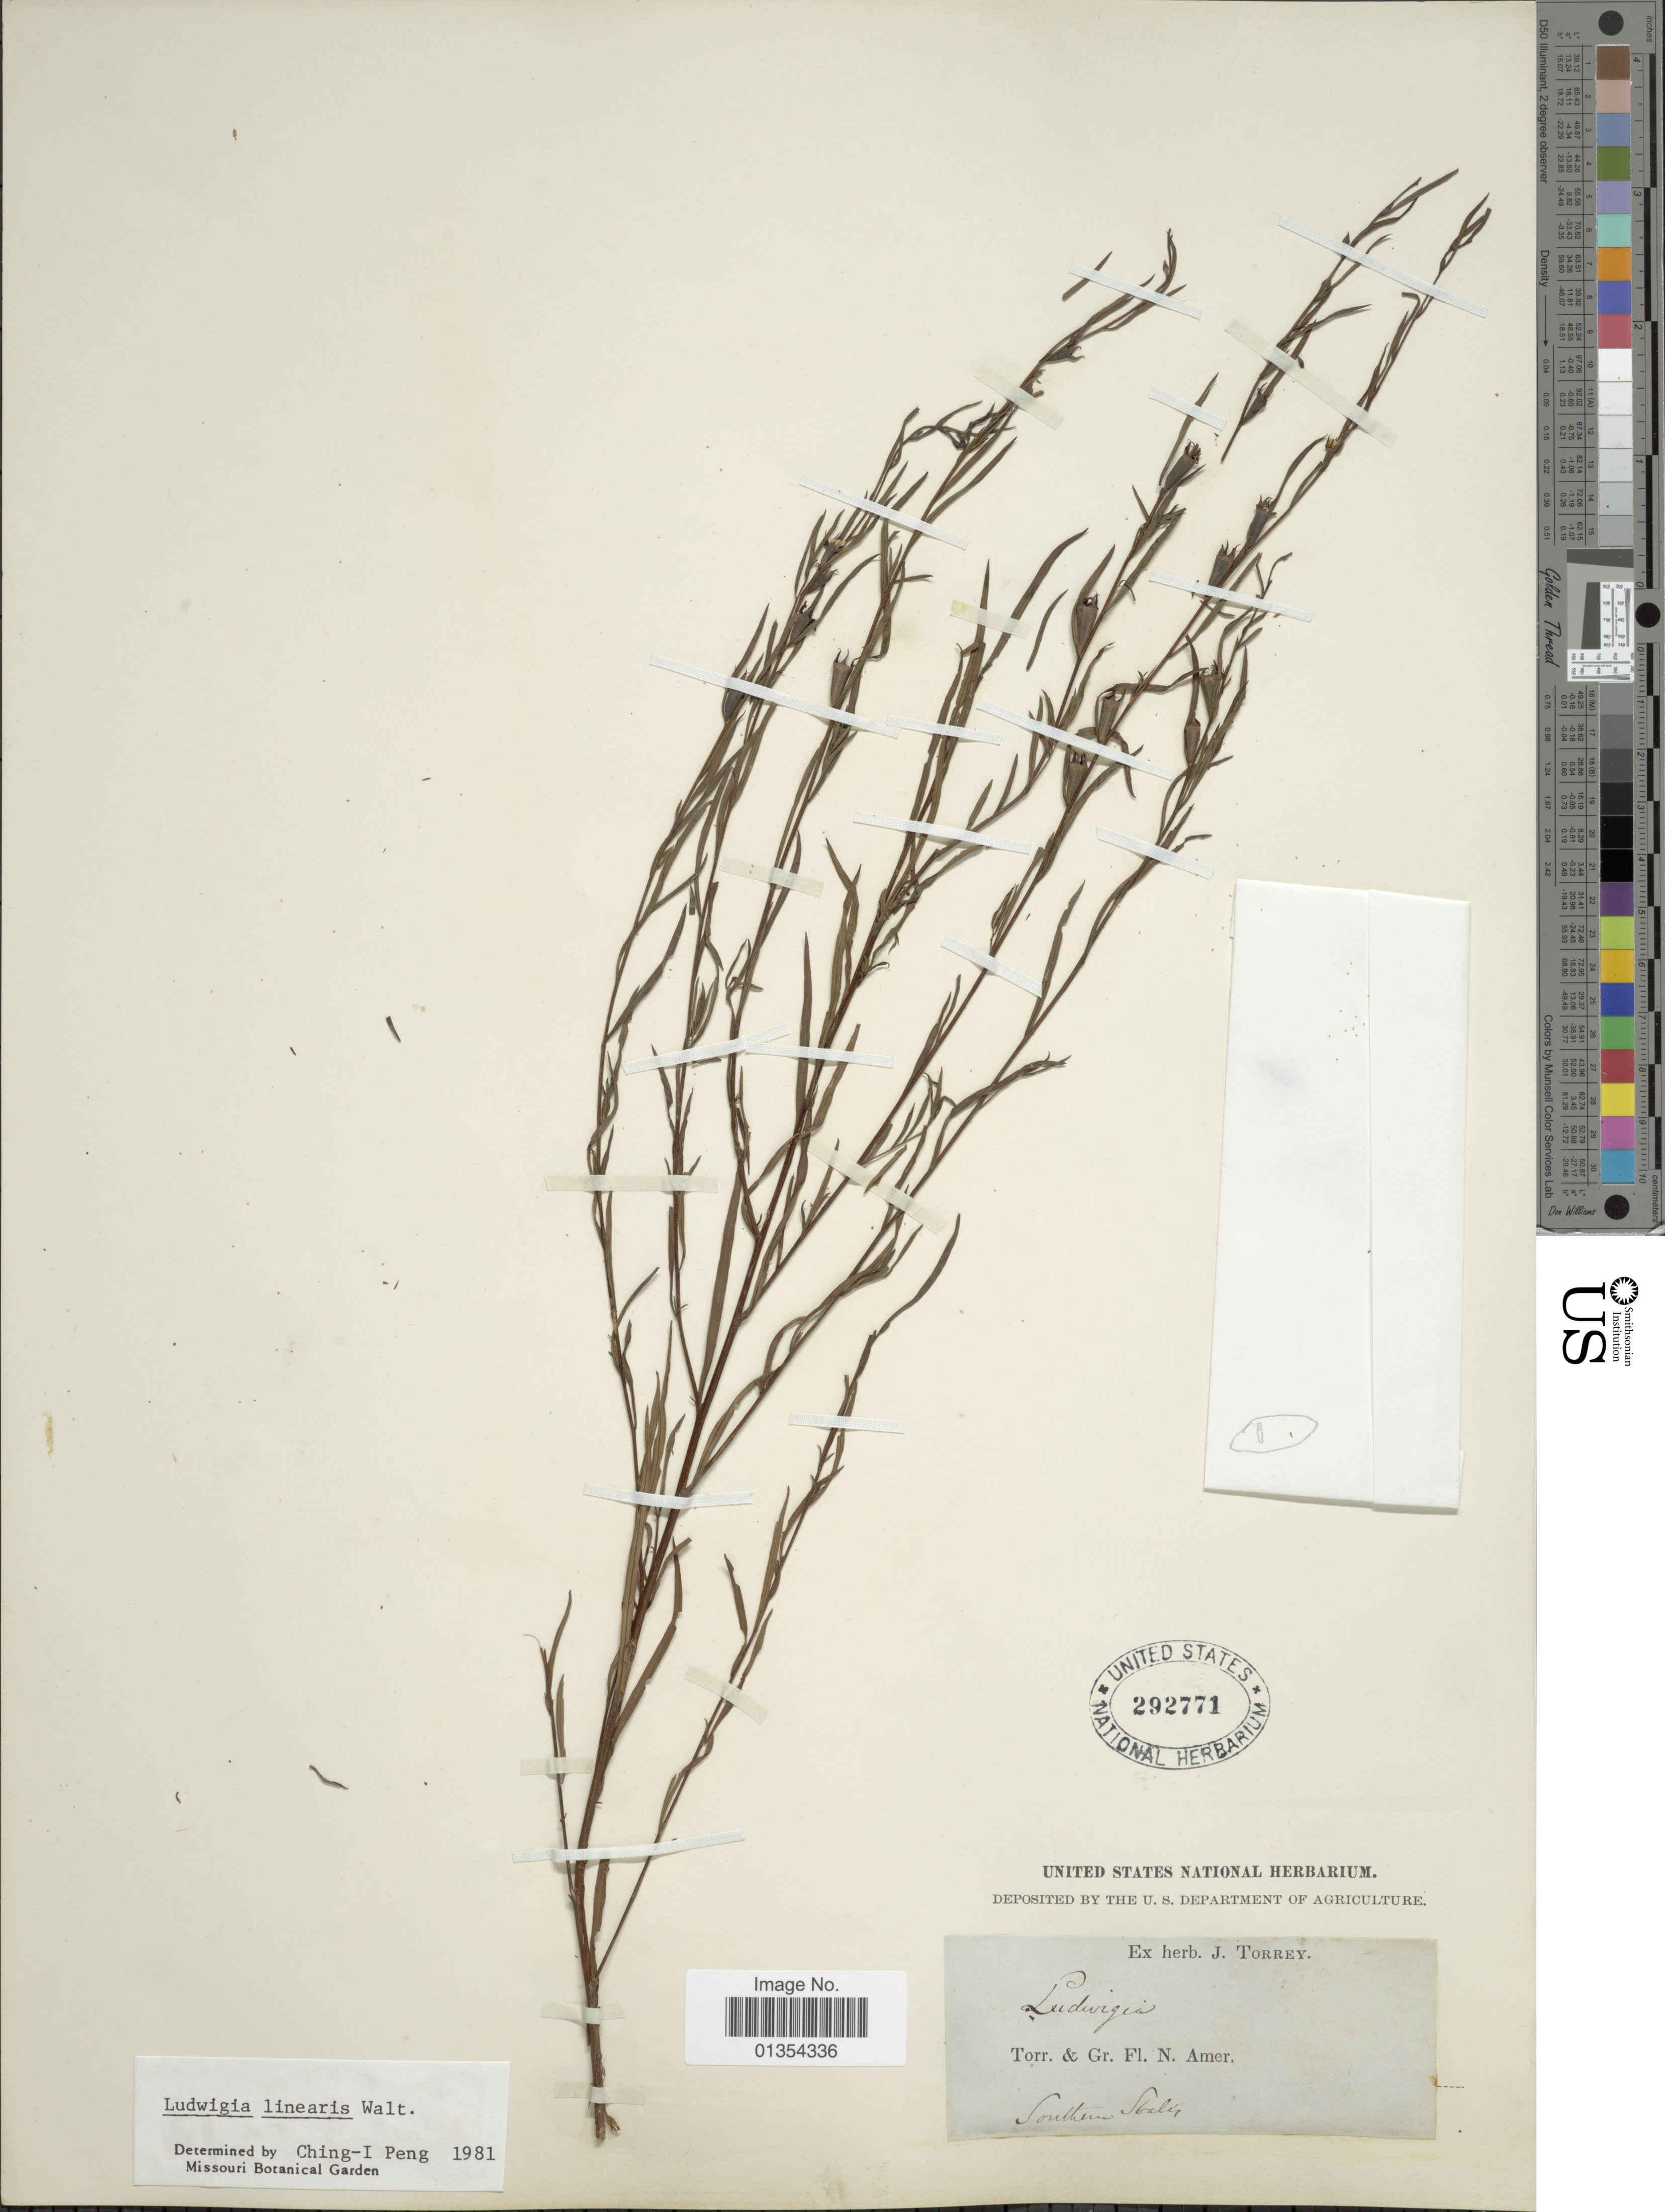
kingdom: Plantae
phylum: Tracheophyta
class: Magnoliopsida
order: Myrtales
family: Onagraceae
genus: Ludwigia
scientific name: Ludwigia linearis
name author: Walter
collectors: J. Torrey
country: United States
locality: N. Amer., Southern States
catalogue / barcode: US 292771